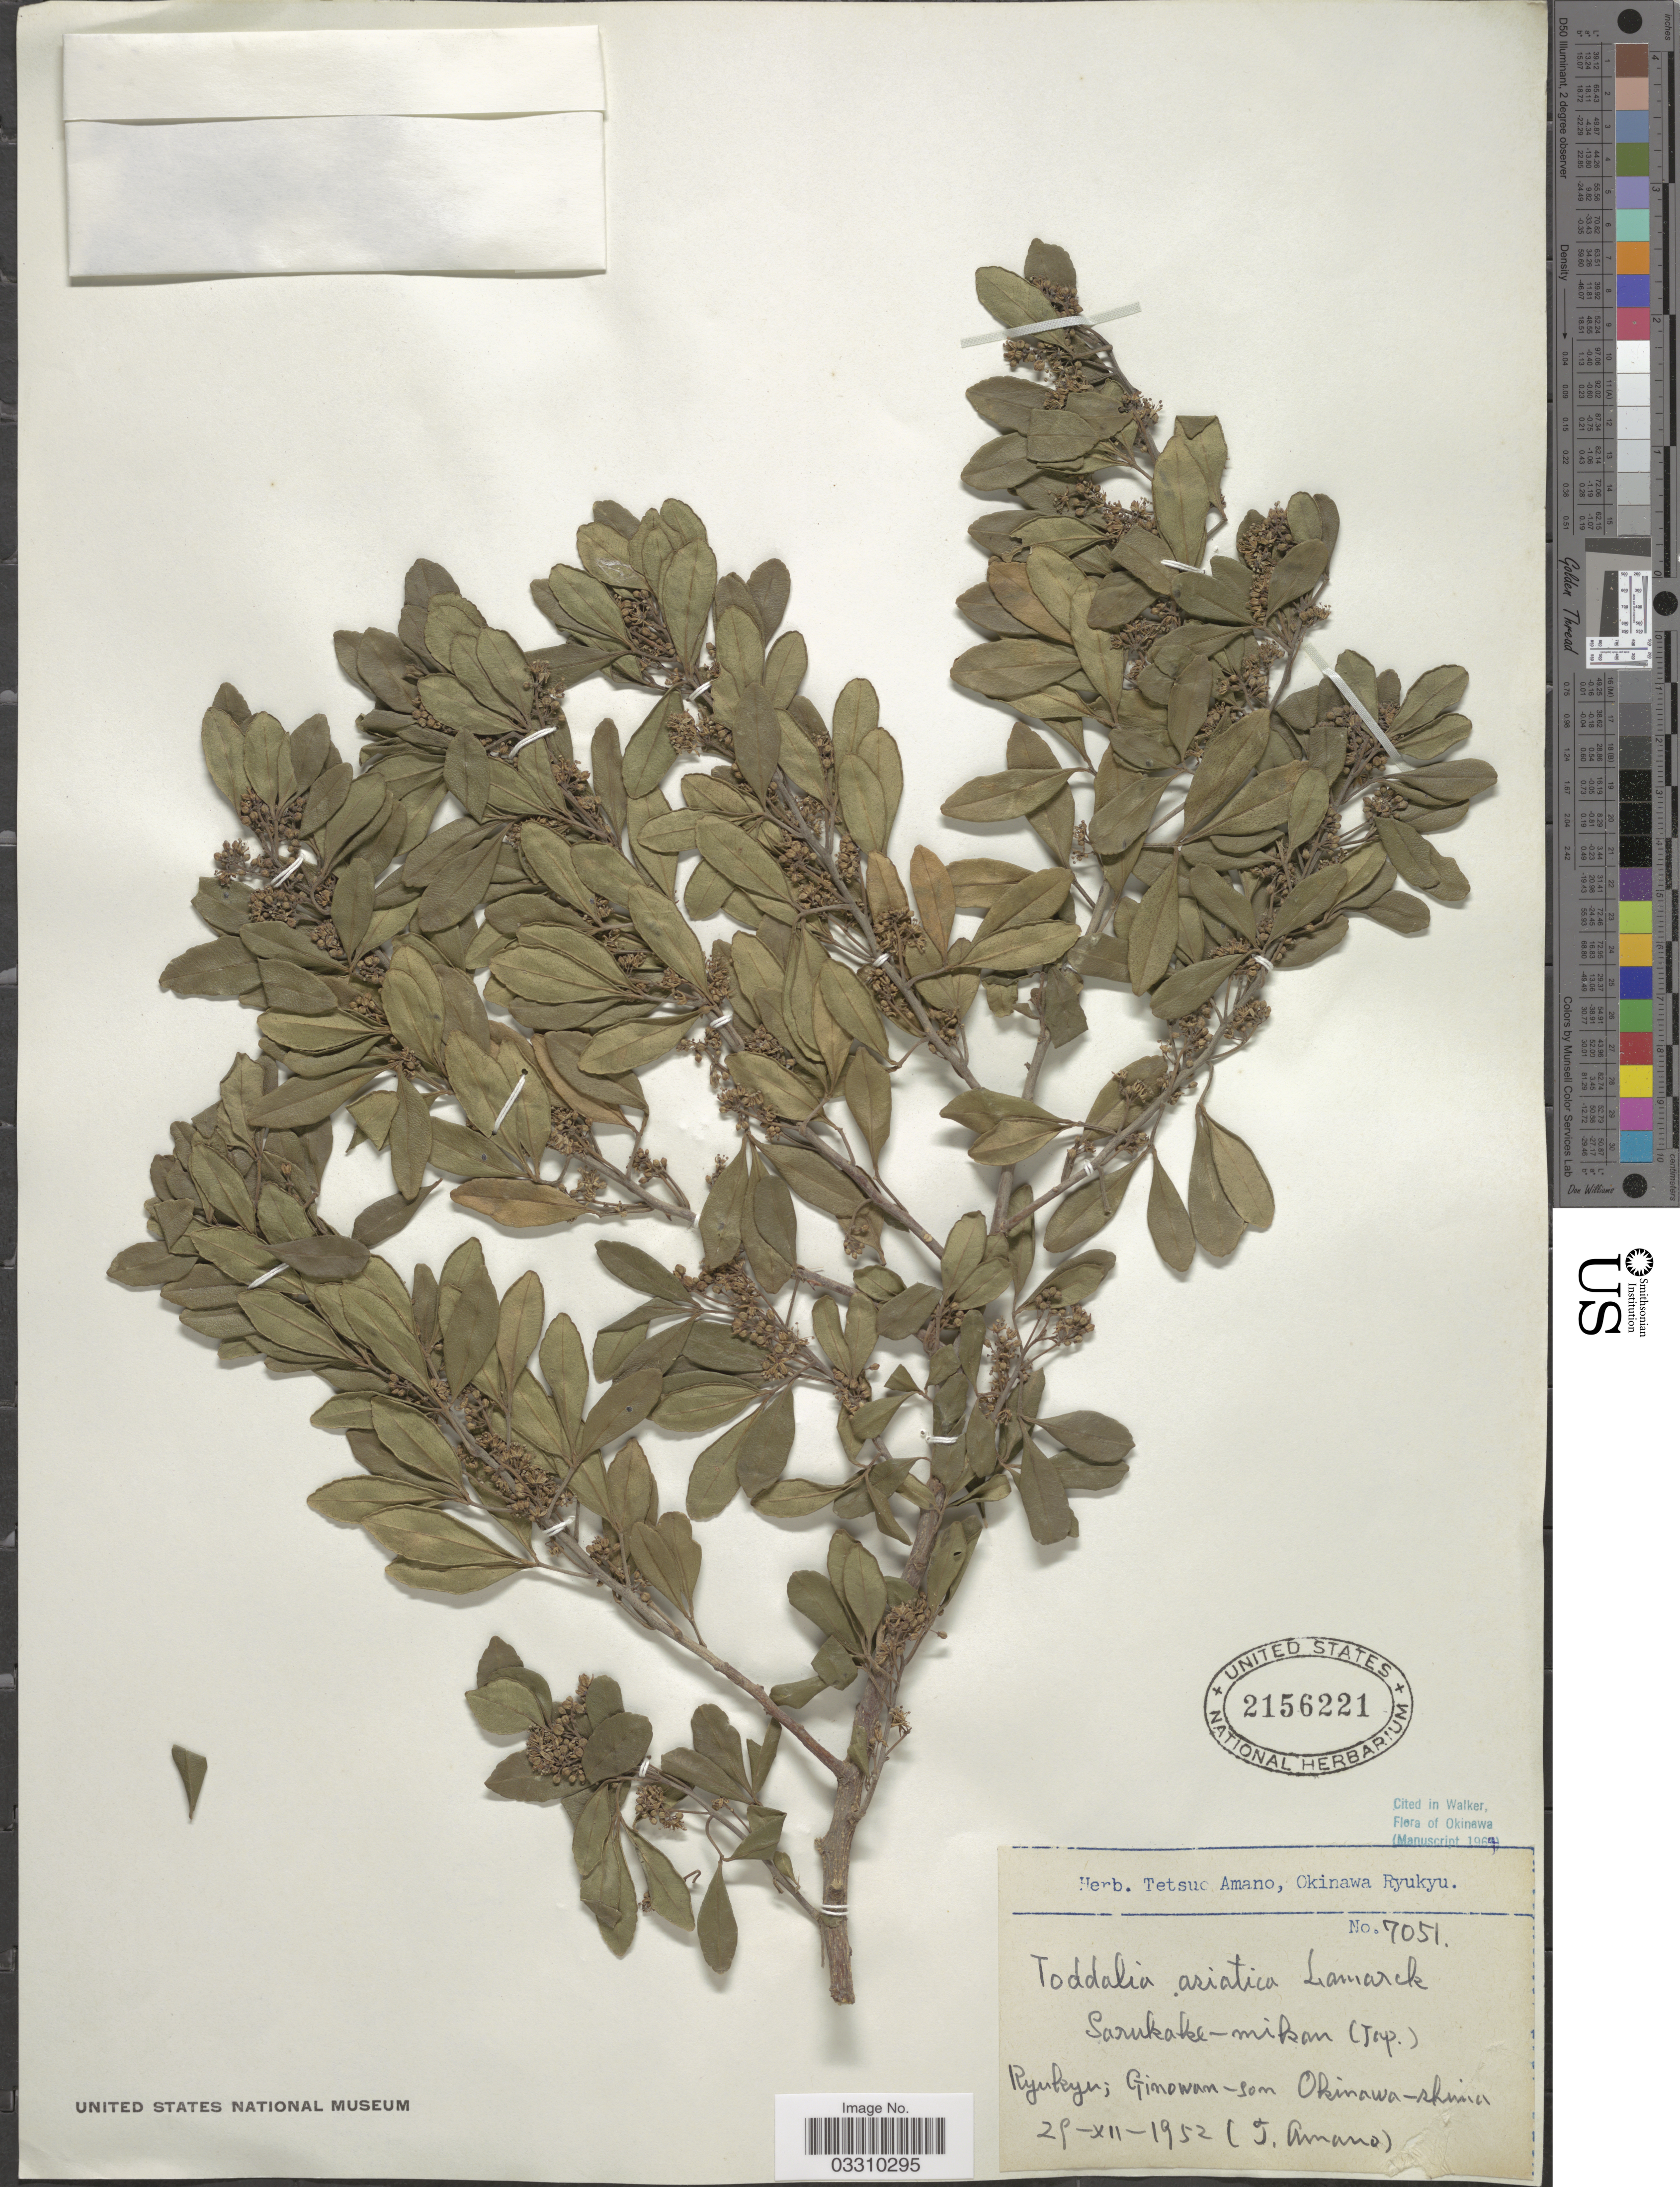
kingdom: Plantae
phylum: Tracheophyta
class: Magnoliopsida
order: Sapindales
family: Rutaceae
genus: Zanthoxylum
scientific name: Zanthoxylum asiaticum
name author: (L.) Appelhans et al.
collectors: T. Amano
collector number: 7051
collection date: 1952-12-28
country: Japan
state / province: Okinawa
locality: Ryukyu; Ginowan-son Okinawa-shima.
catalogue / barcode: US 2156221